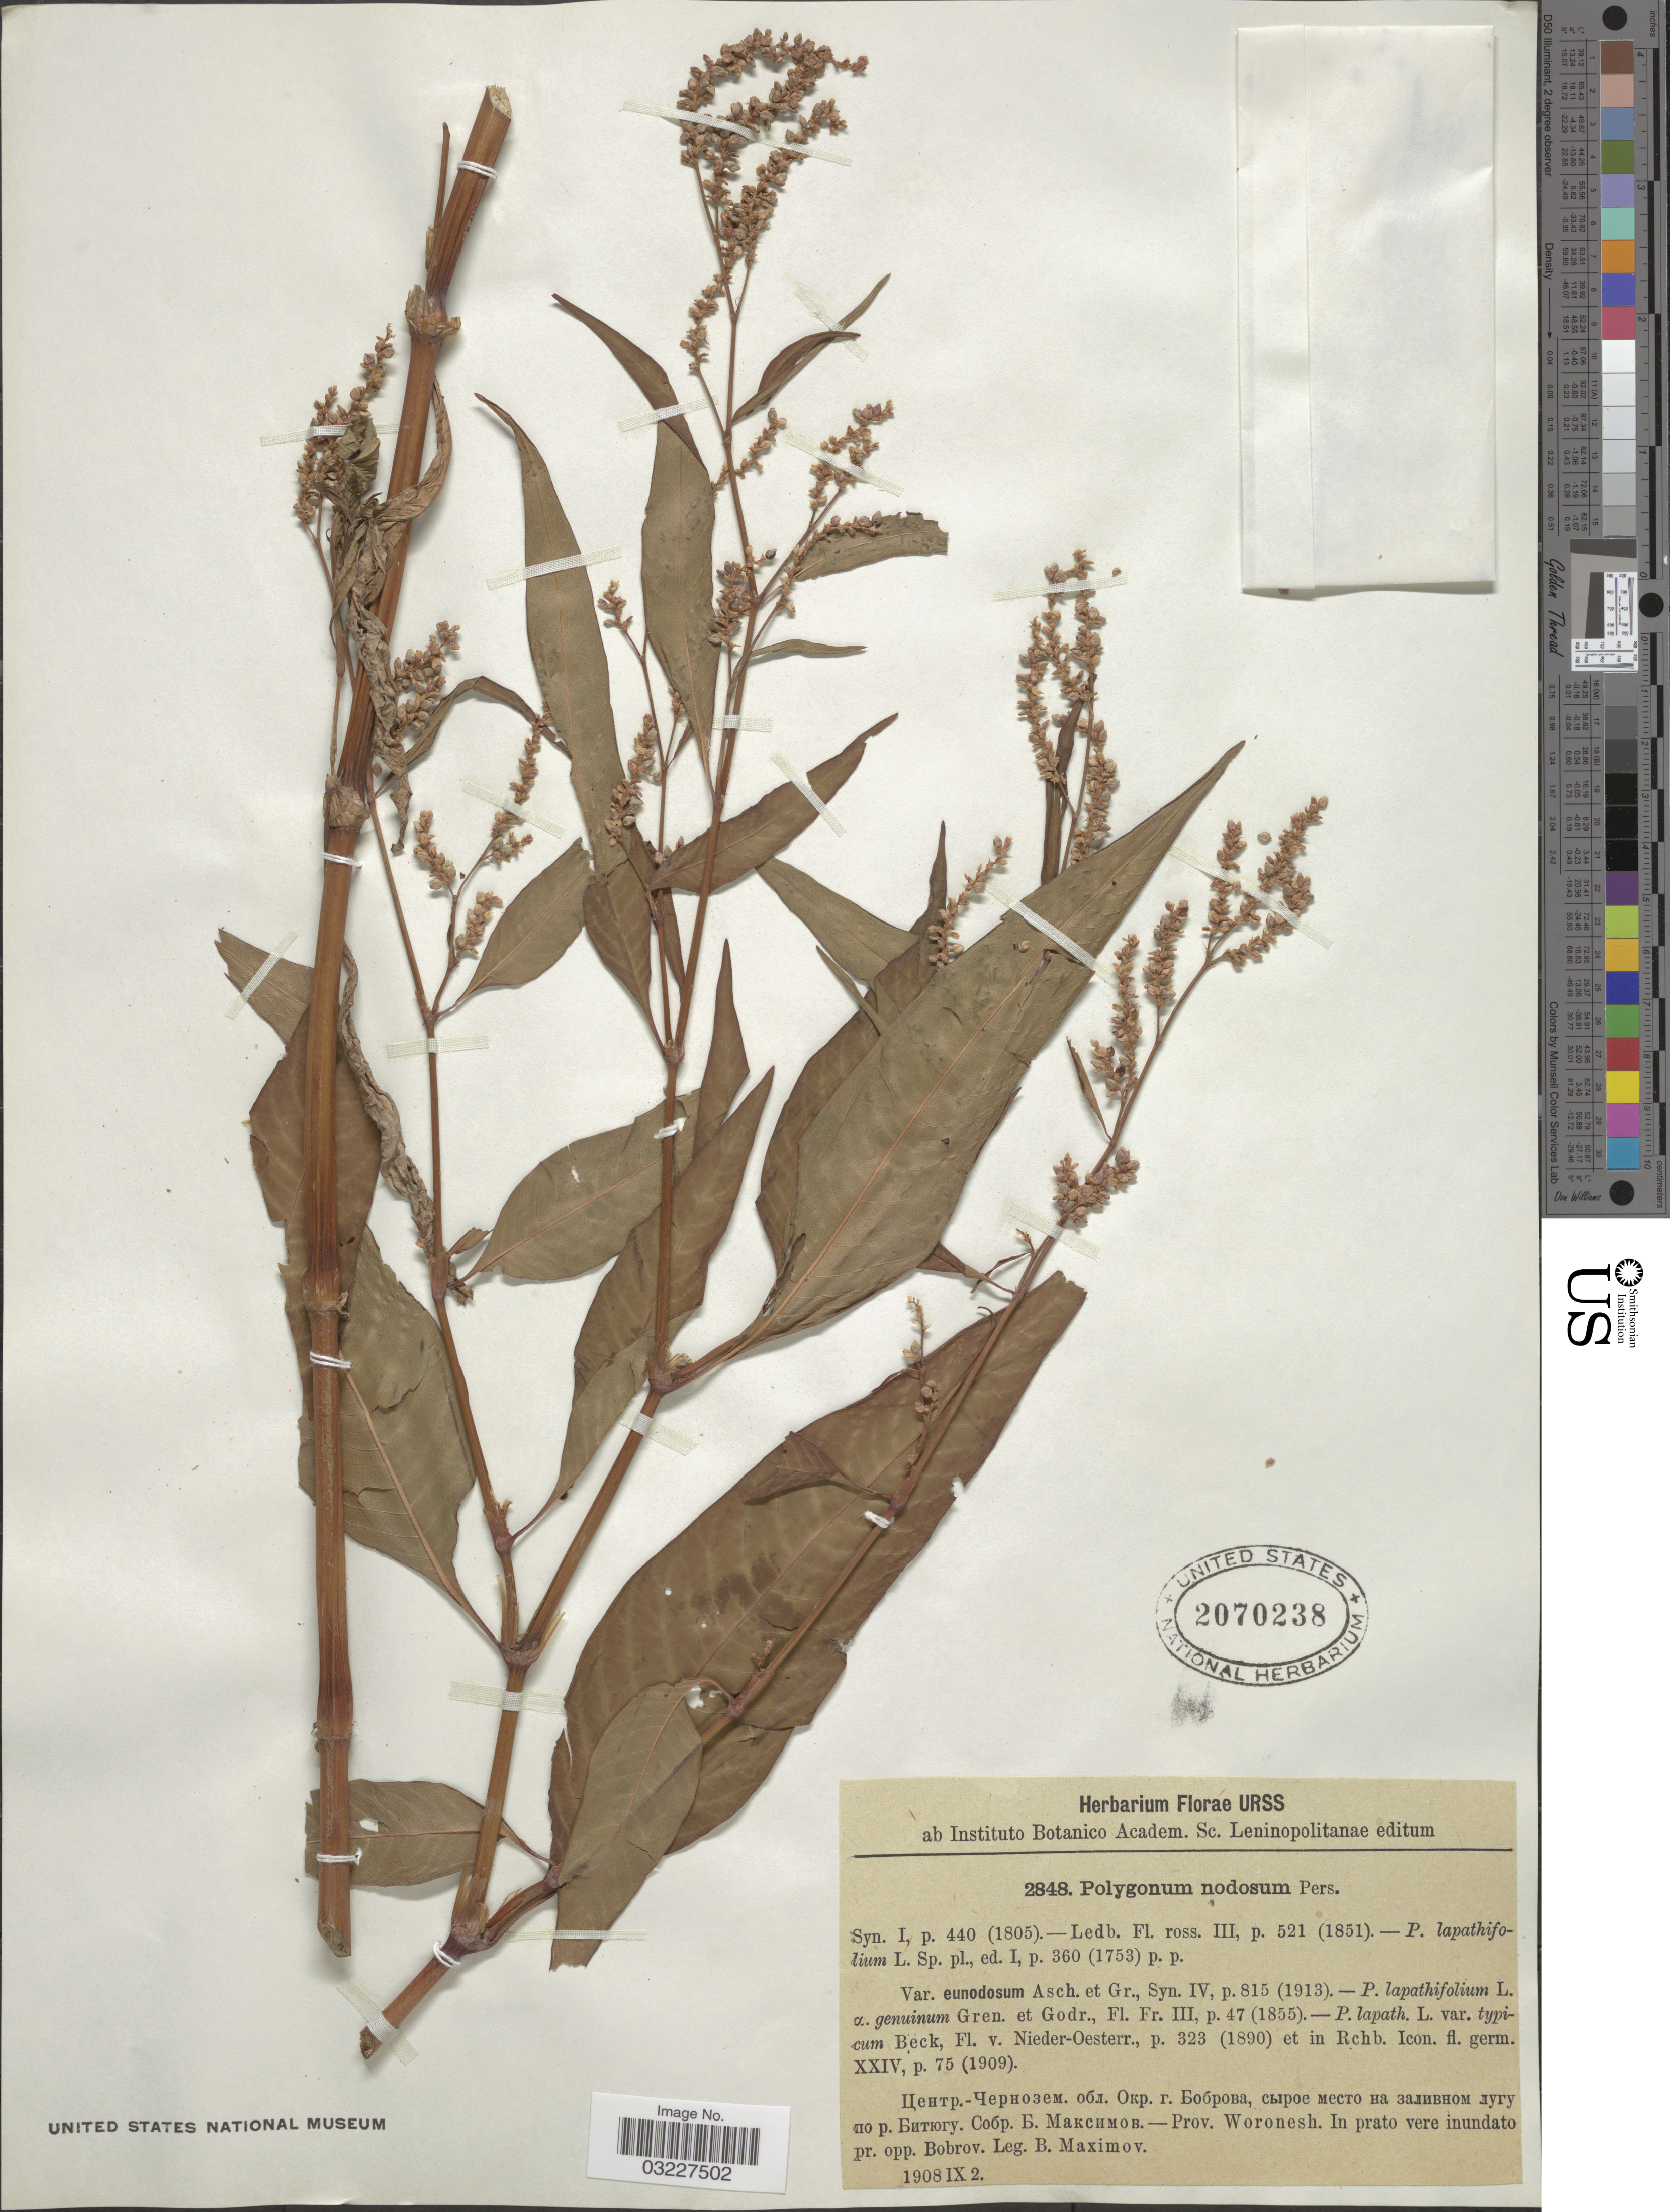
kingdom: Plantae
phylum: Tracheophyta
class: Magnoliopsida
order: Caryophyllales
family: Polygonaceae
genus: Polygonum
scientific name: Polygonum nodosum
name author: Pers.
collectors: B. Maximov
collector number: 2848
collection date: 1908-09-02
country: Russian Federation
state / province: Voronezh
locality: Prov. Woronesh. In prato vere inundato pr. opp. Bobrov.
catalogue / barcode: US 2070238